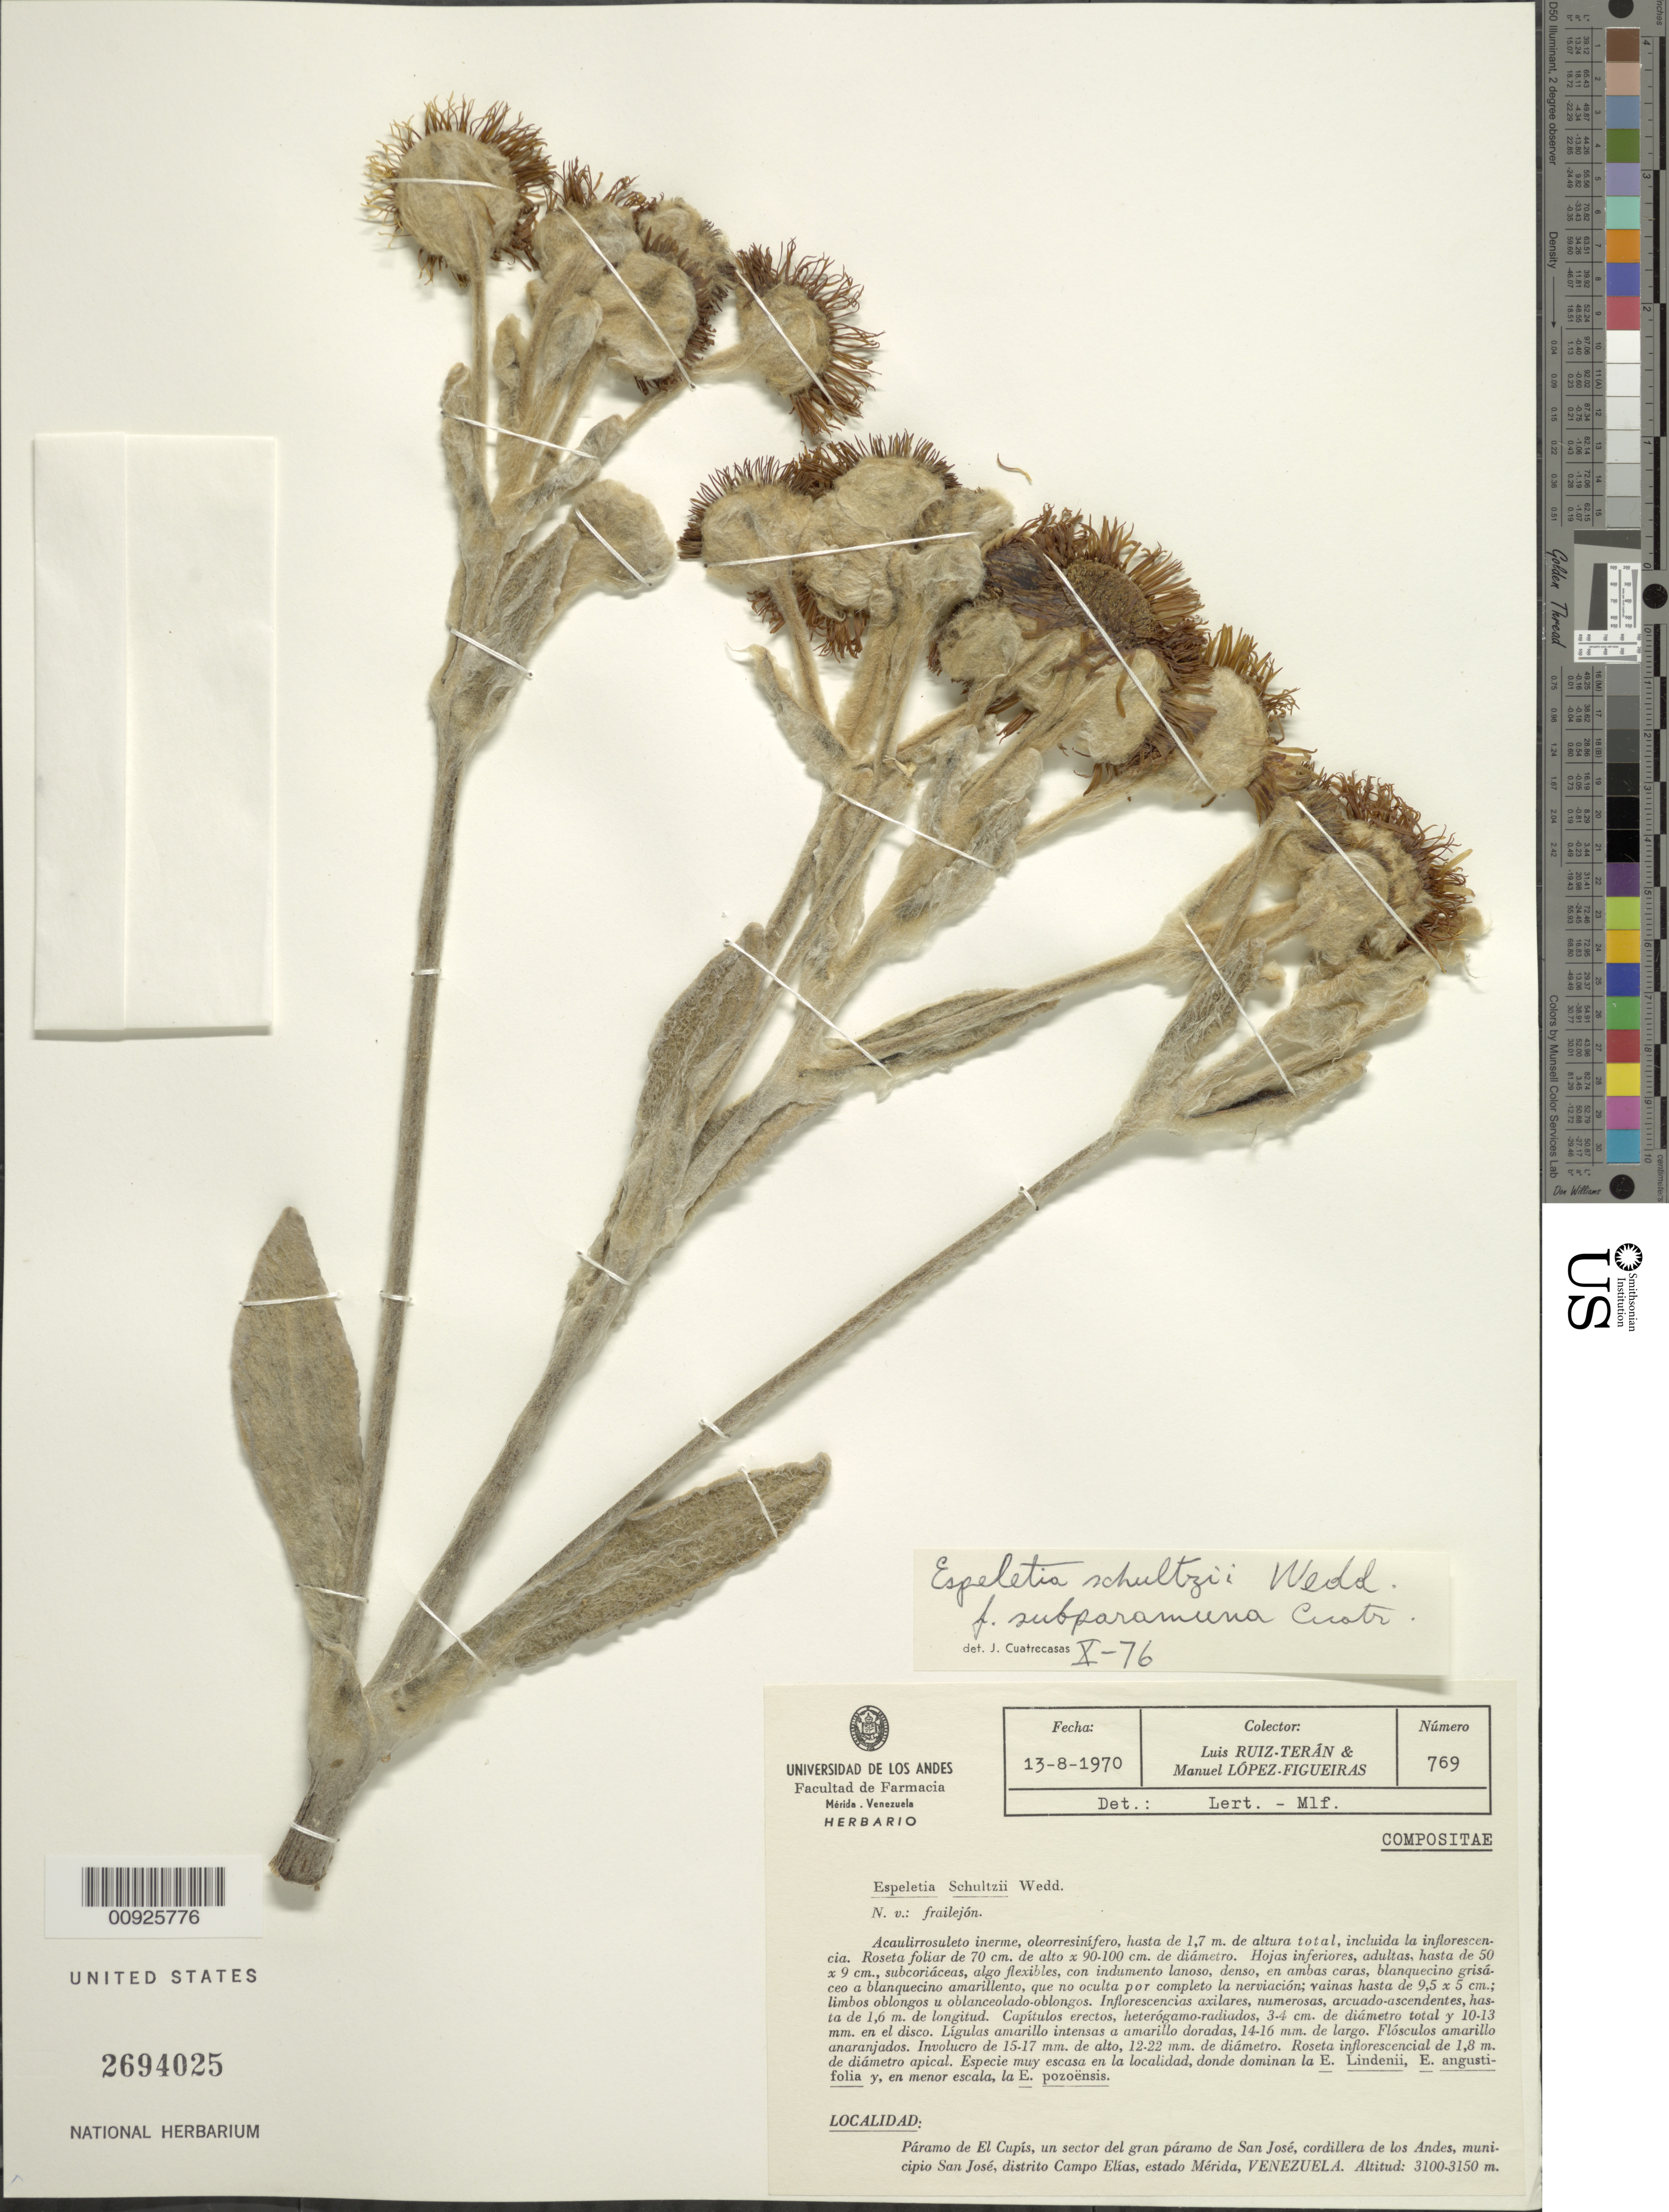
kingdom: Plantae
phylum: Tracheophyta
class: Magnoliopsida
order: Asterales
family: Asteraceae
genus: Espeletia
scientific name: Espeletia schultzii var. subparamuna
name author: Cuatrec.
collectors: L. E. Ruíz-Terán & M. López Figueiras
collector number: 769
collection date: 1970-08-13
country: Venezuela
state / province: Mérida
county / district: Campo Elías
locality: P. del Cupís. Páramo de el Cupís, un sector del gran Páramo de San José, cordillera de los Andes, Municipio de San José.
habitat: Especie muy escasa en la localidad, donde dominan la E. lindenii, E. angustifolia y, en menor escala, la E. pozoensis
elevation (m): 3100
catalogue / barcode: US 2694025